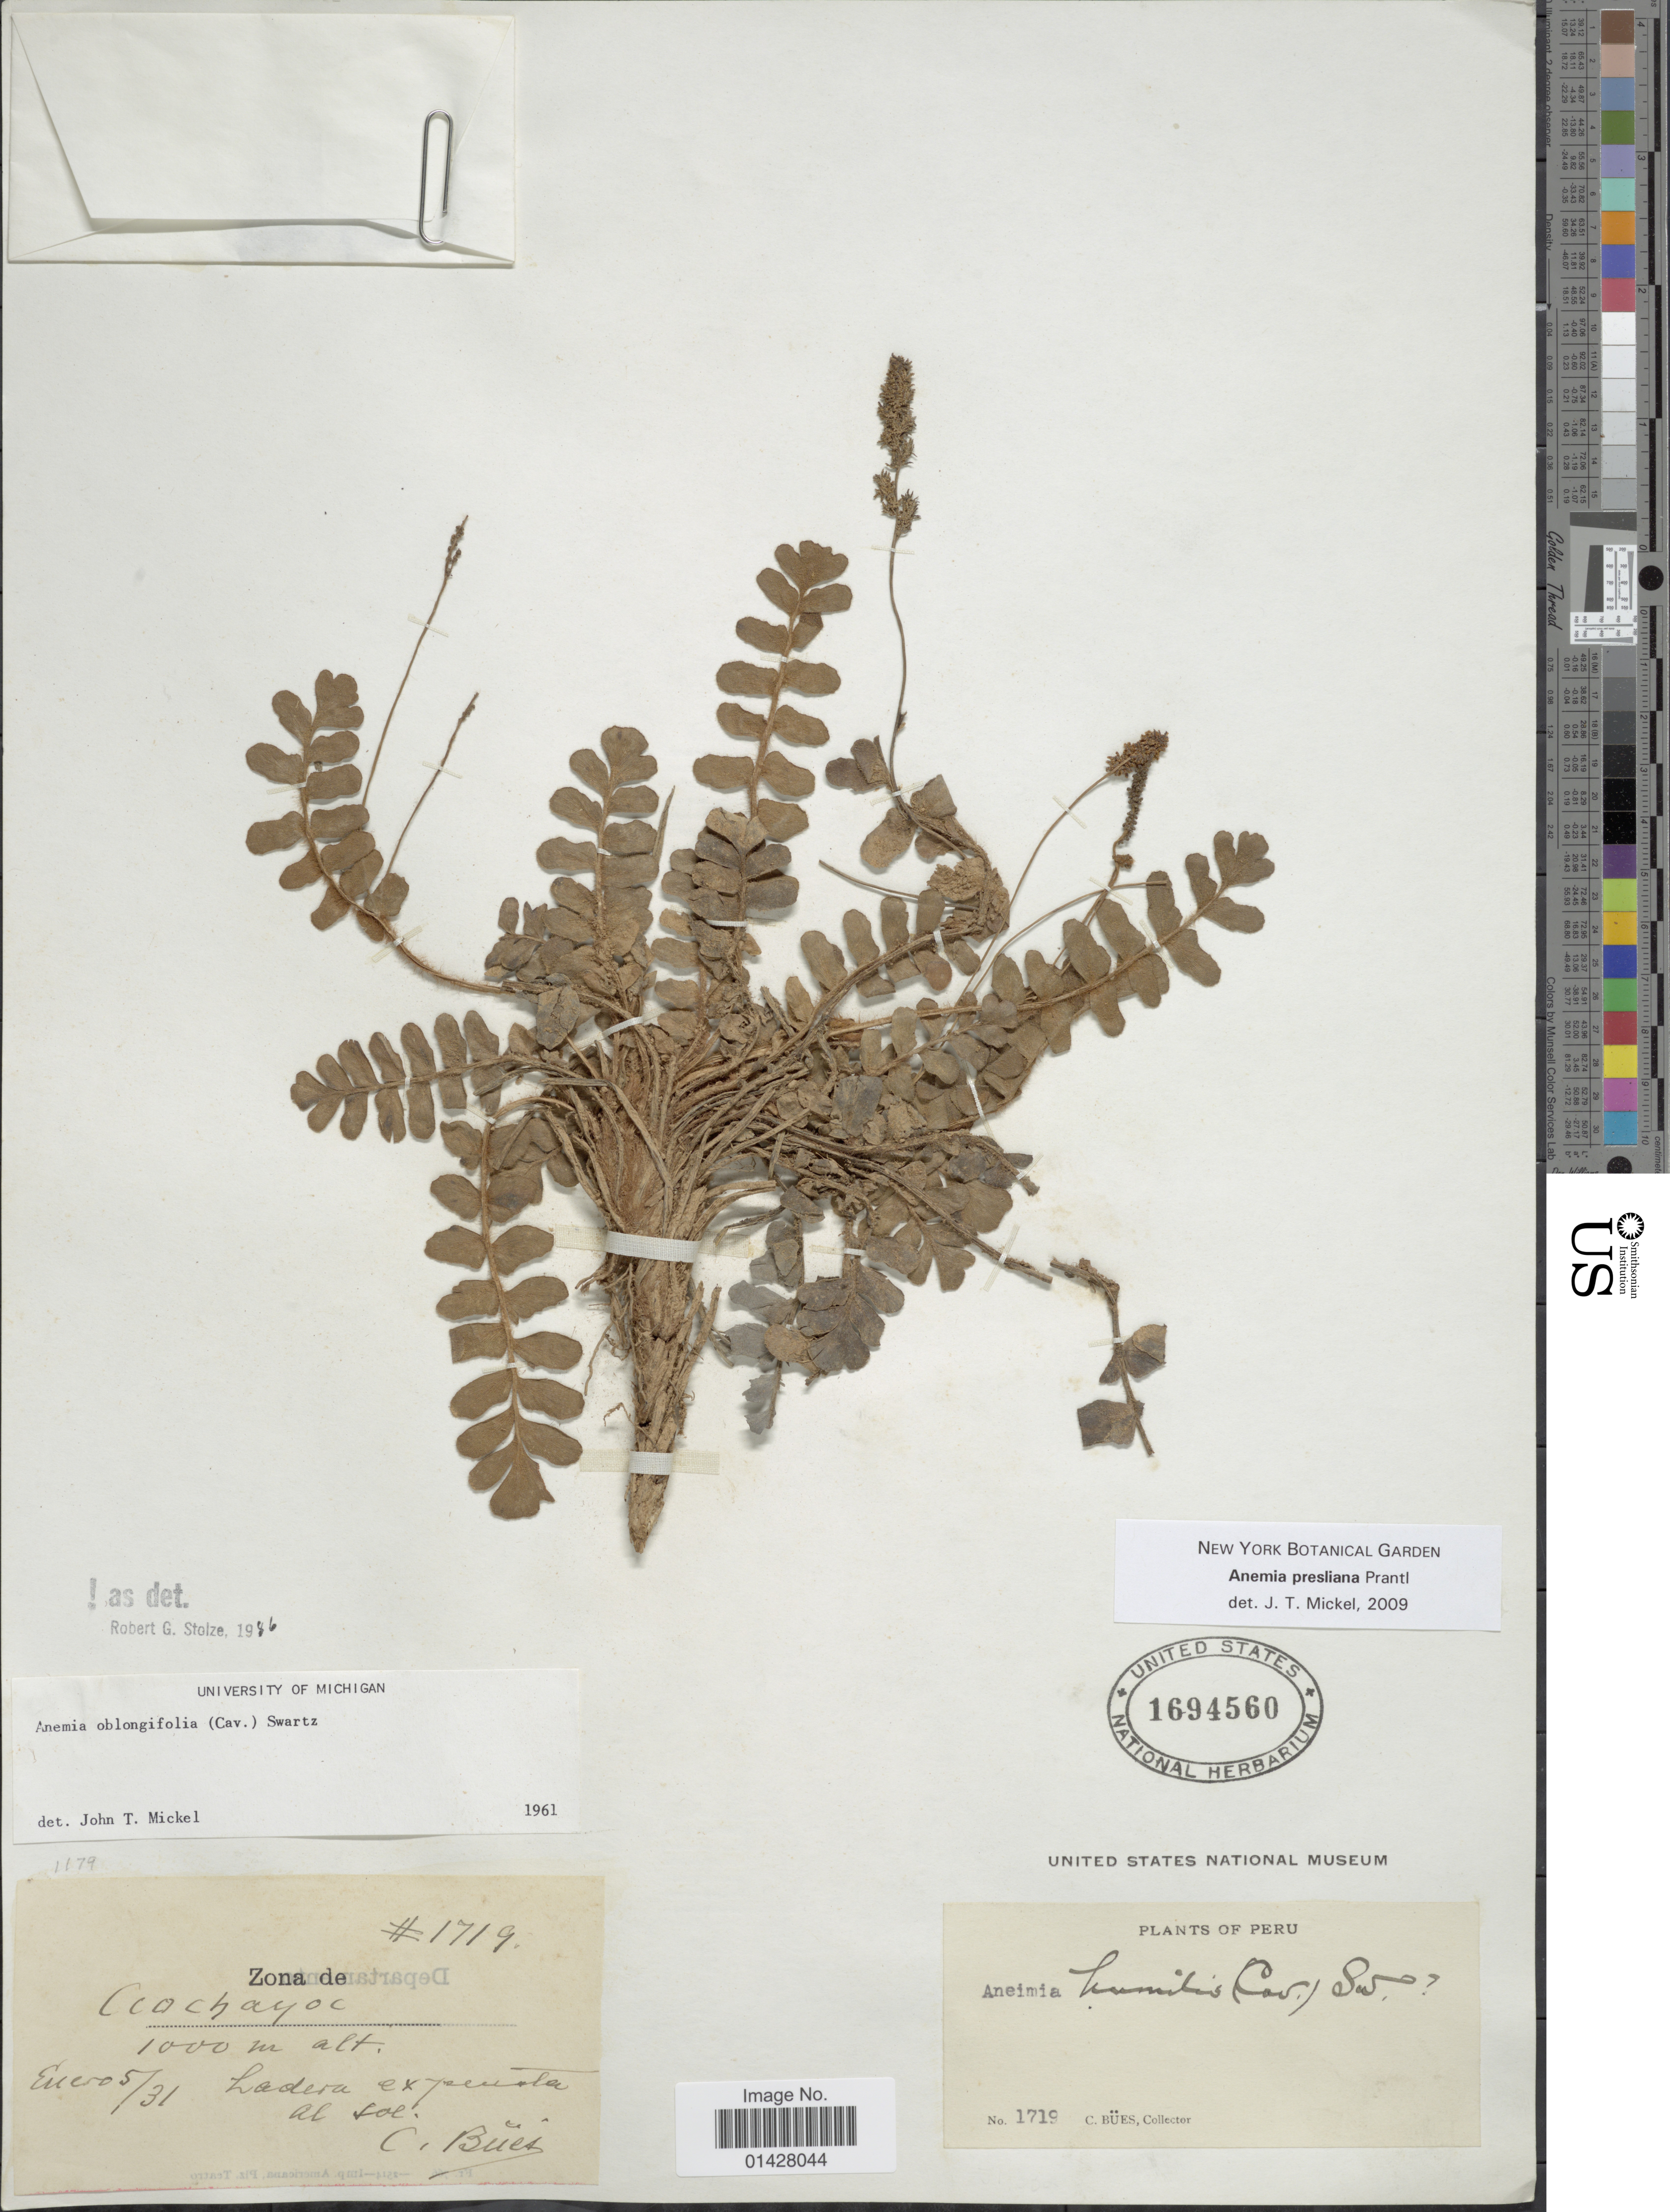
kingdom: Plantae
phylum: Tracheophyta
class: Polypodiopsida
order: Schizaeales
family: Anemiaceae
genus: Anemia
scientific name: Anemia presliana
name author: Prantl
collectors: C. Bues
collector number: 1719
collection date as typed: Transcribed d/m/y: 5/1/31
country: Peru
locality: Zona de Ccochayoc, Ladera.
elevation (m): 1000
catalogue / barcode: US 1694560